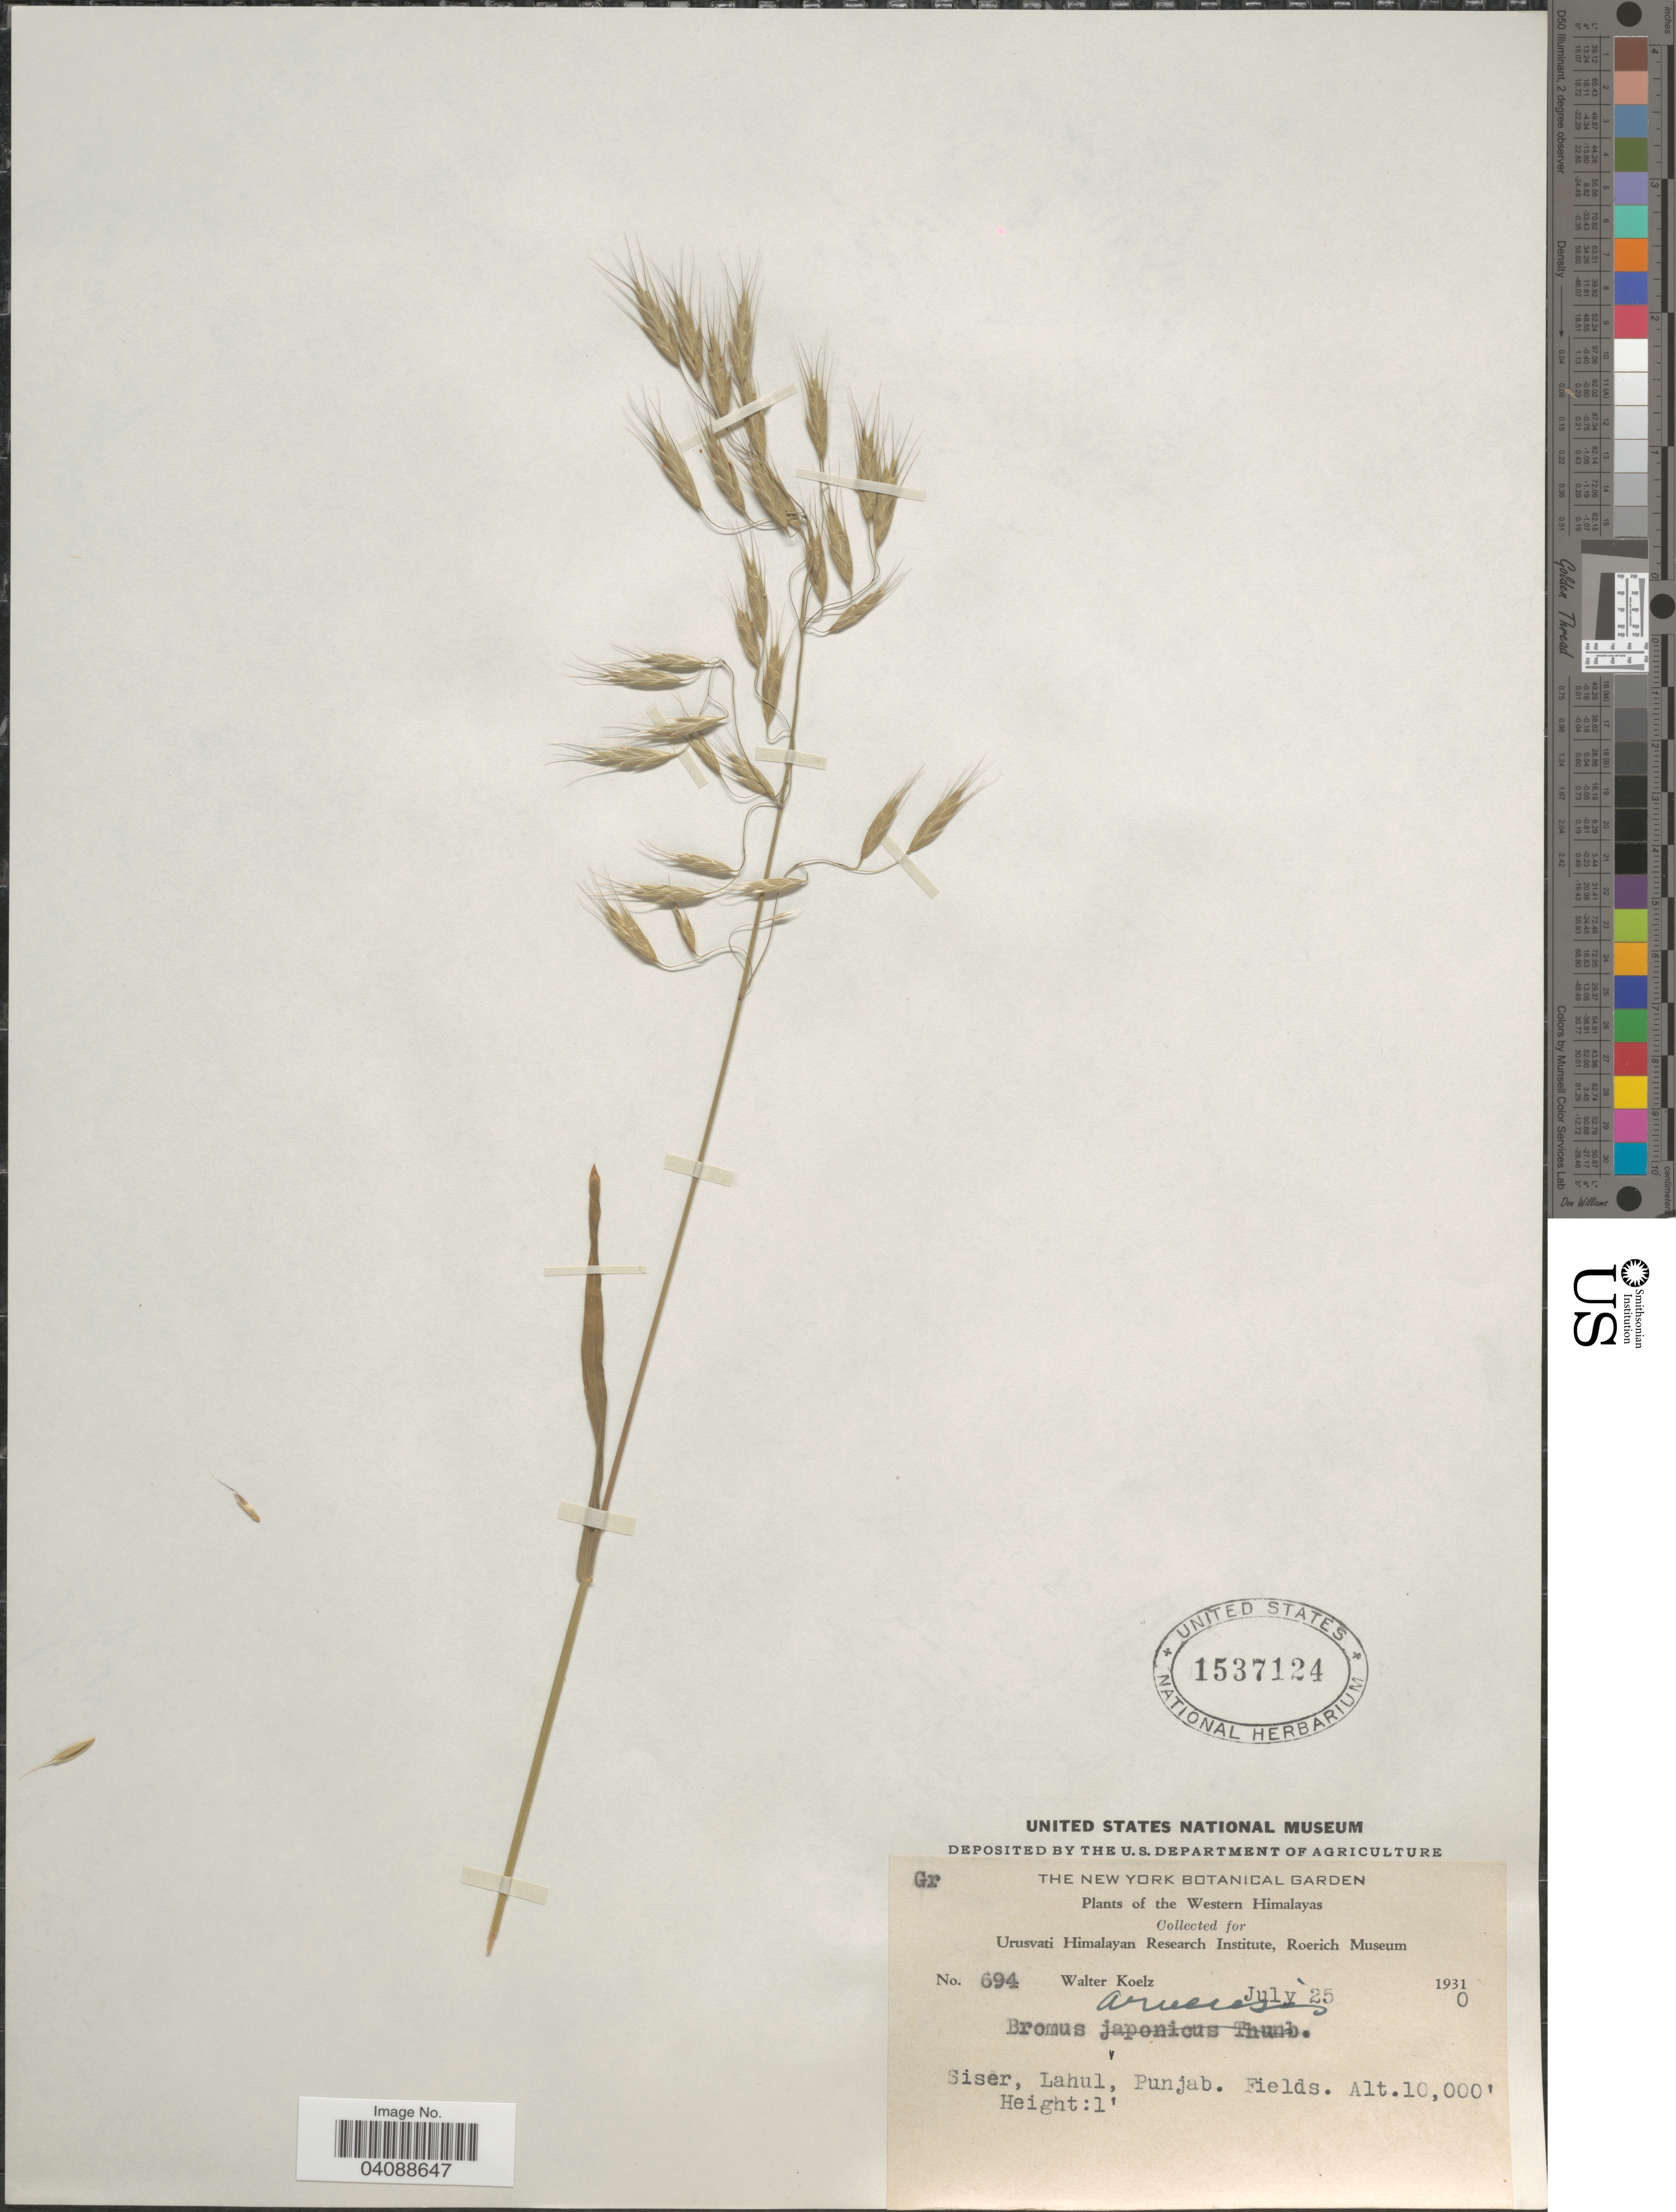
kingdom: Plantae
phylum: Tracheophyta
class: Liliopsida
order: Poales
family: Poaceae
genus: Bromus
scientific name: Bromus arvensis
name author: L.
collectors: W. N. Koelz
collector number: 694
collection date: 1930-07-25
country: India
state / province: Punjab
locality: Western Himalayas. Siser, Lahul.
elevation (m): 3048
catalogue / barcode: US 1537124